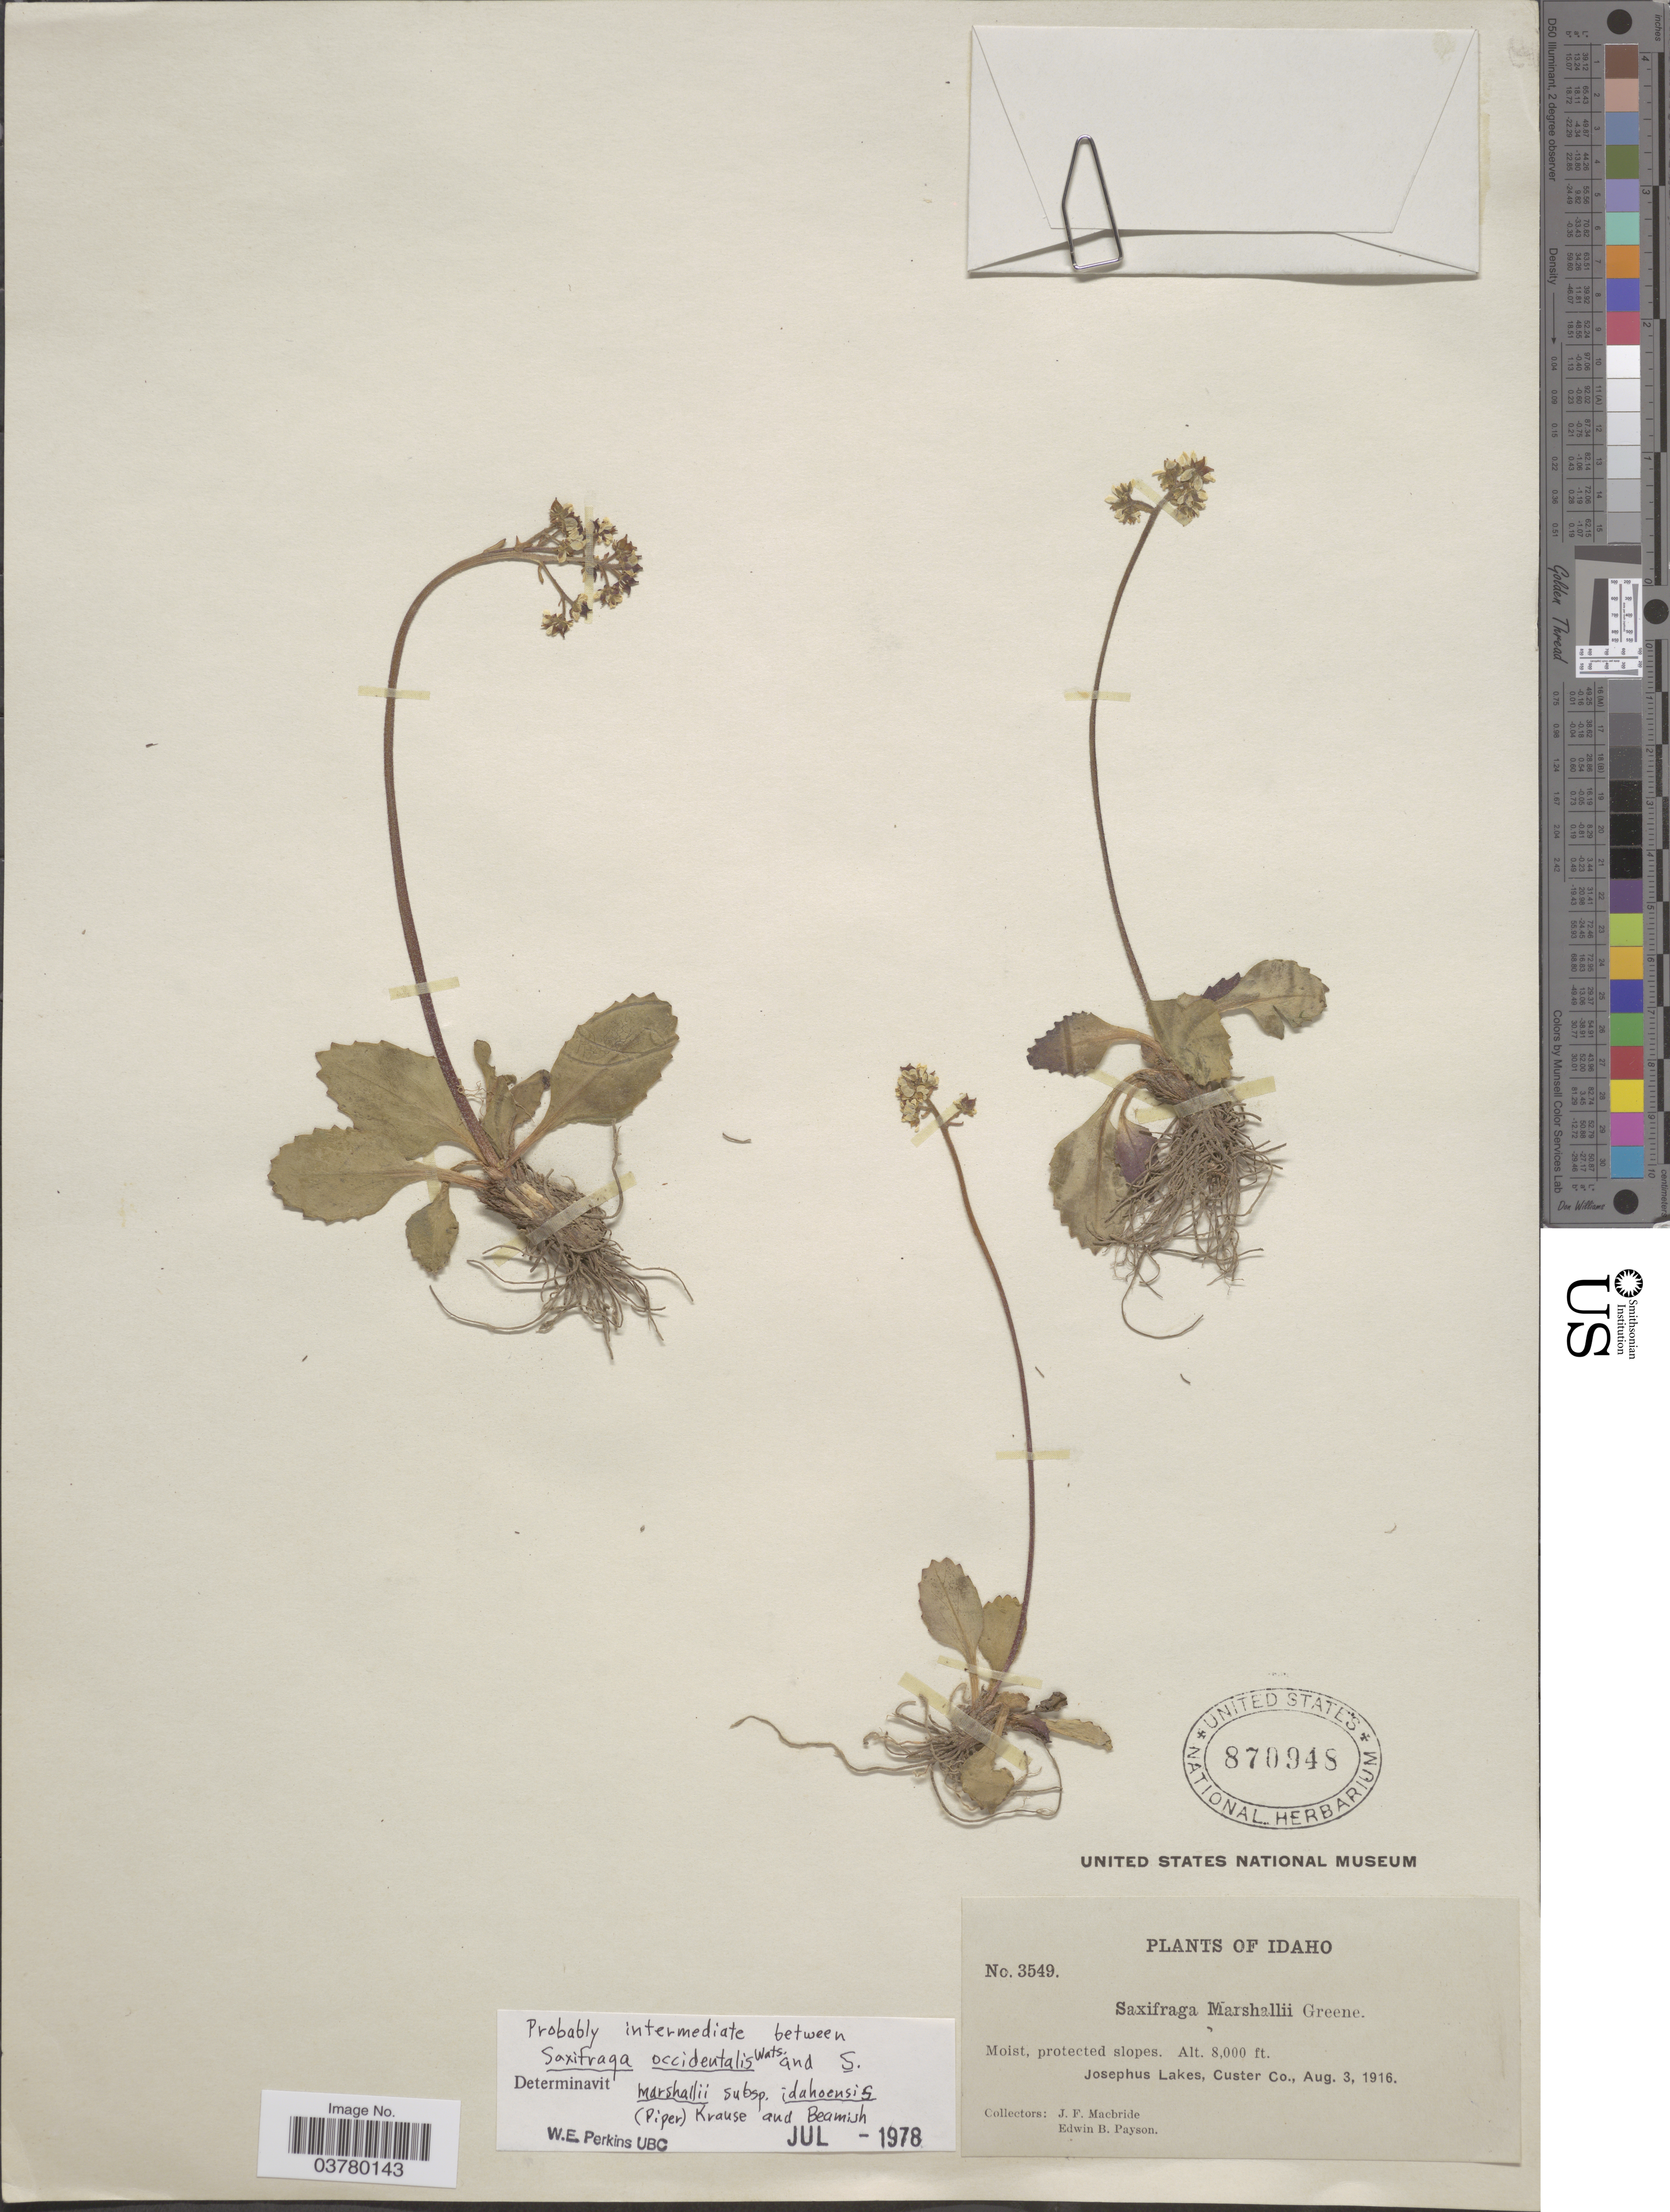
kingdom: Plantae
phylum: Tracheophyta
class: Magnoliopsida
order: Saxifragales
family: Saxifragaceae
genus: Micranthes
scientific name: Micranthes occidentalis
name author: (S. Watson) Small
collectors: J. F. Macbride & E. B. Payson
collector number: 3549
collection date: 1916-08-03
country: United States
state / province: Idaho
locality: Moist, protected slopes. Josephus Lakes, Custer Co.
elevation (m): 2438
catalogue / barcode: US 870948